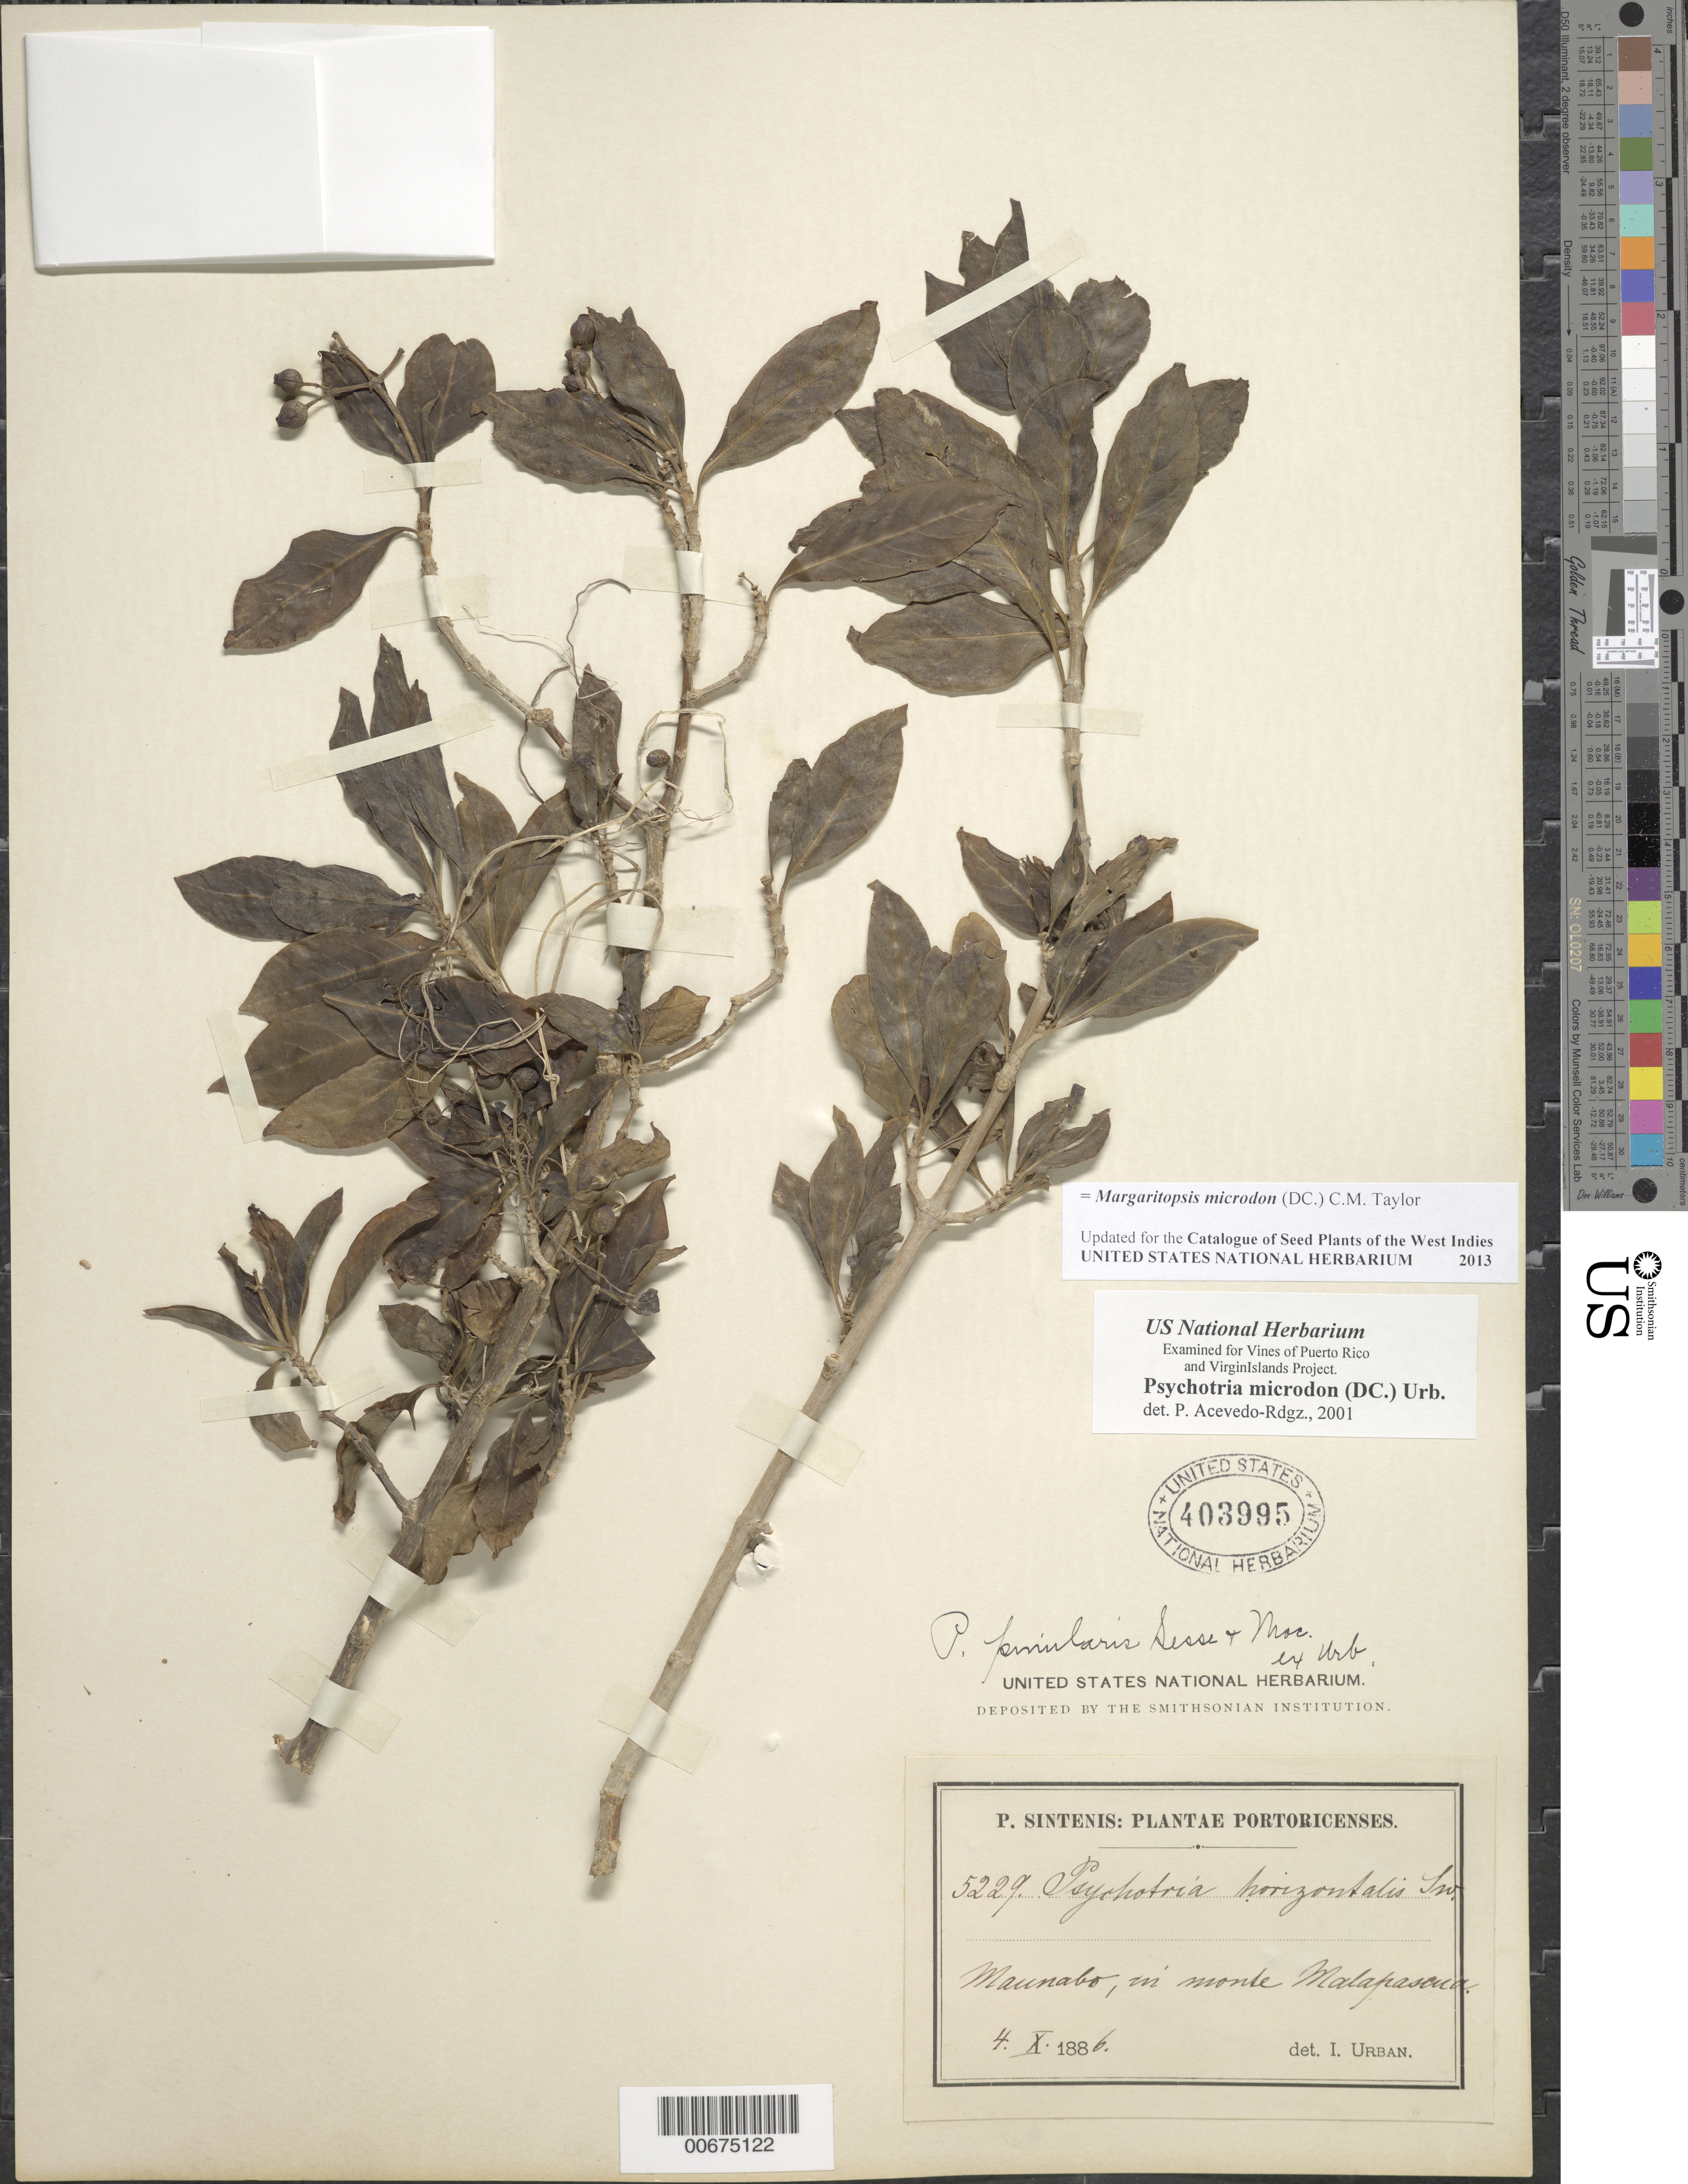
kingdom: Plantae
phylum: Tracheophyta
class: Magnoliopsida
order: Gentianales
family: Rubiaceae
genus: Margaritopsis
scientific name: Margaritopsis microdon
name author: (DC.) C.M. Taylor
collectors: P. Sintenis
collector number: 5229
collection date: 1886-10-04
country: Puerto Rico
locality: Maunabo, in monte Malapascua.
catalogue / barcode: US 403995